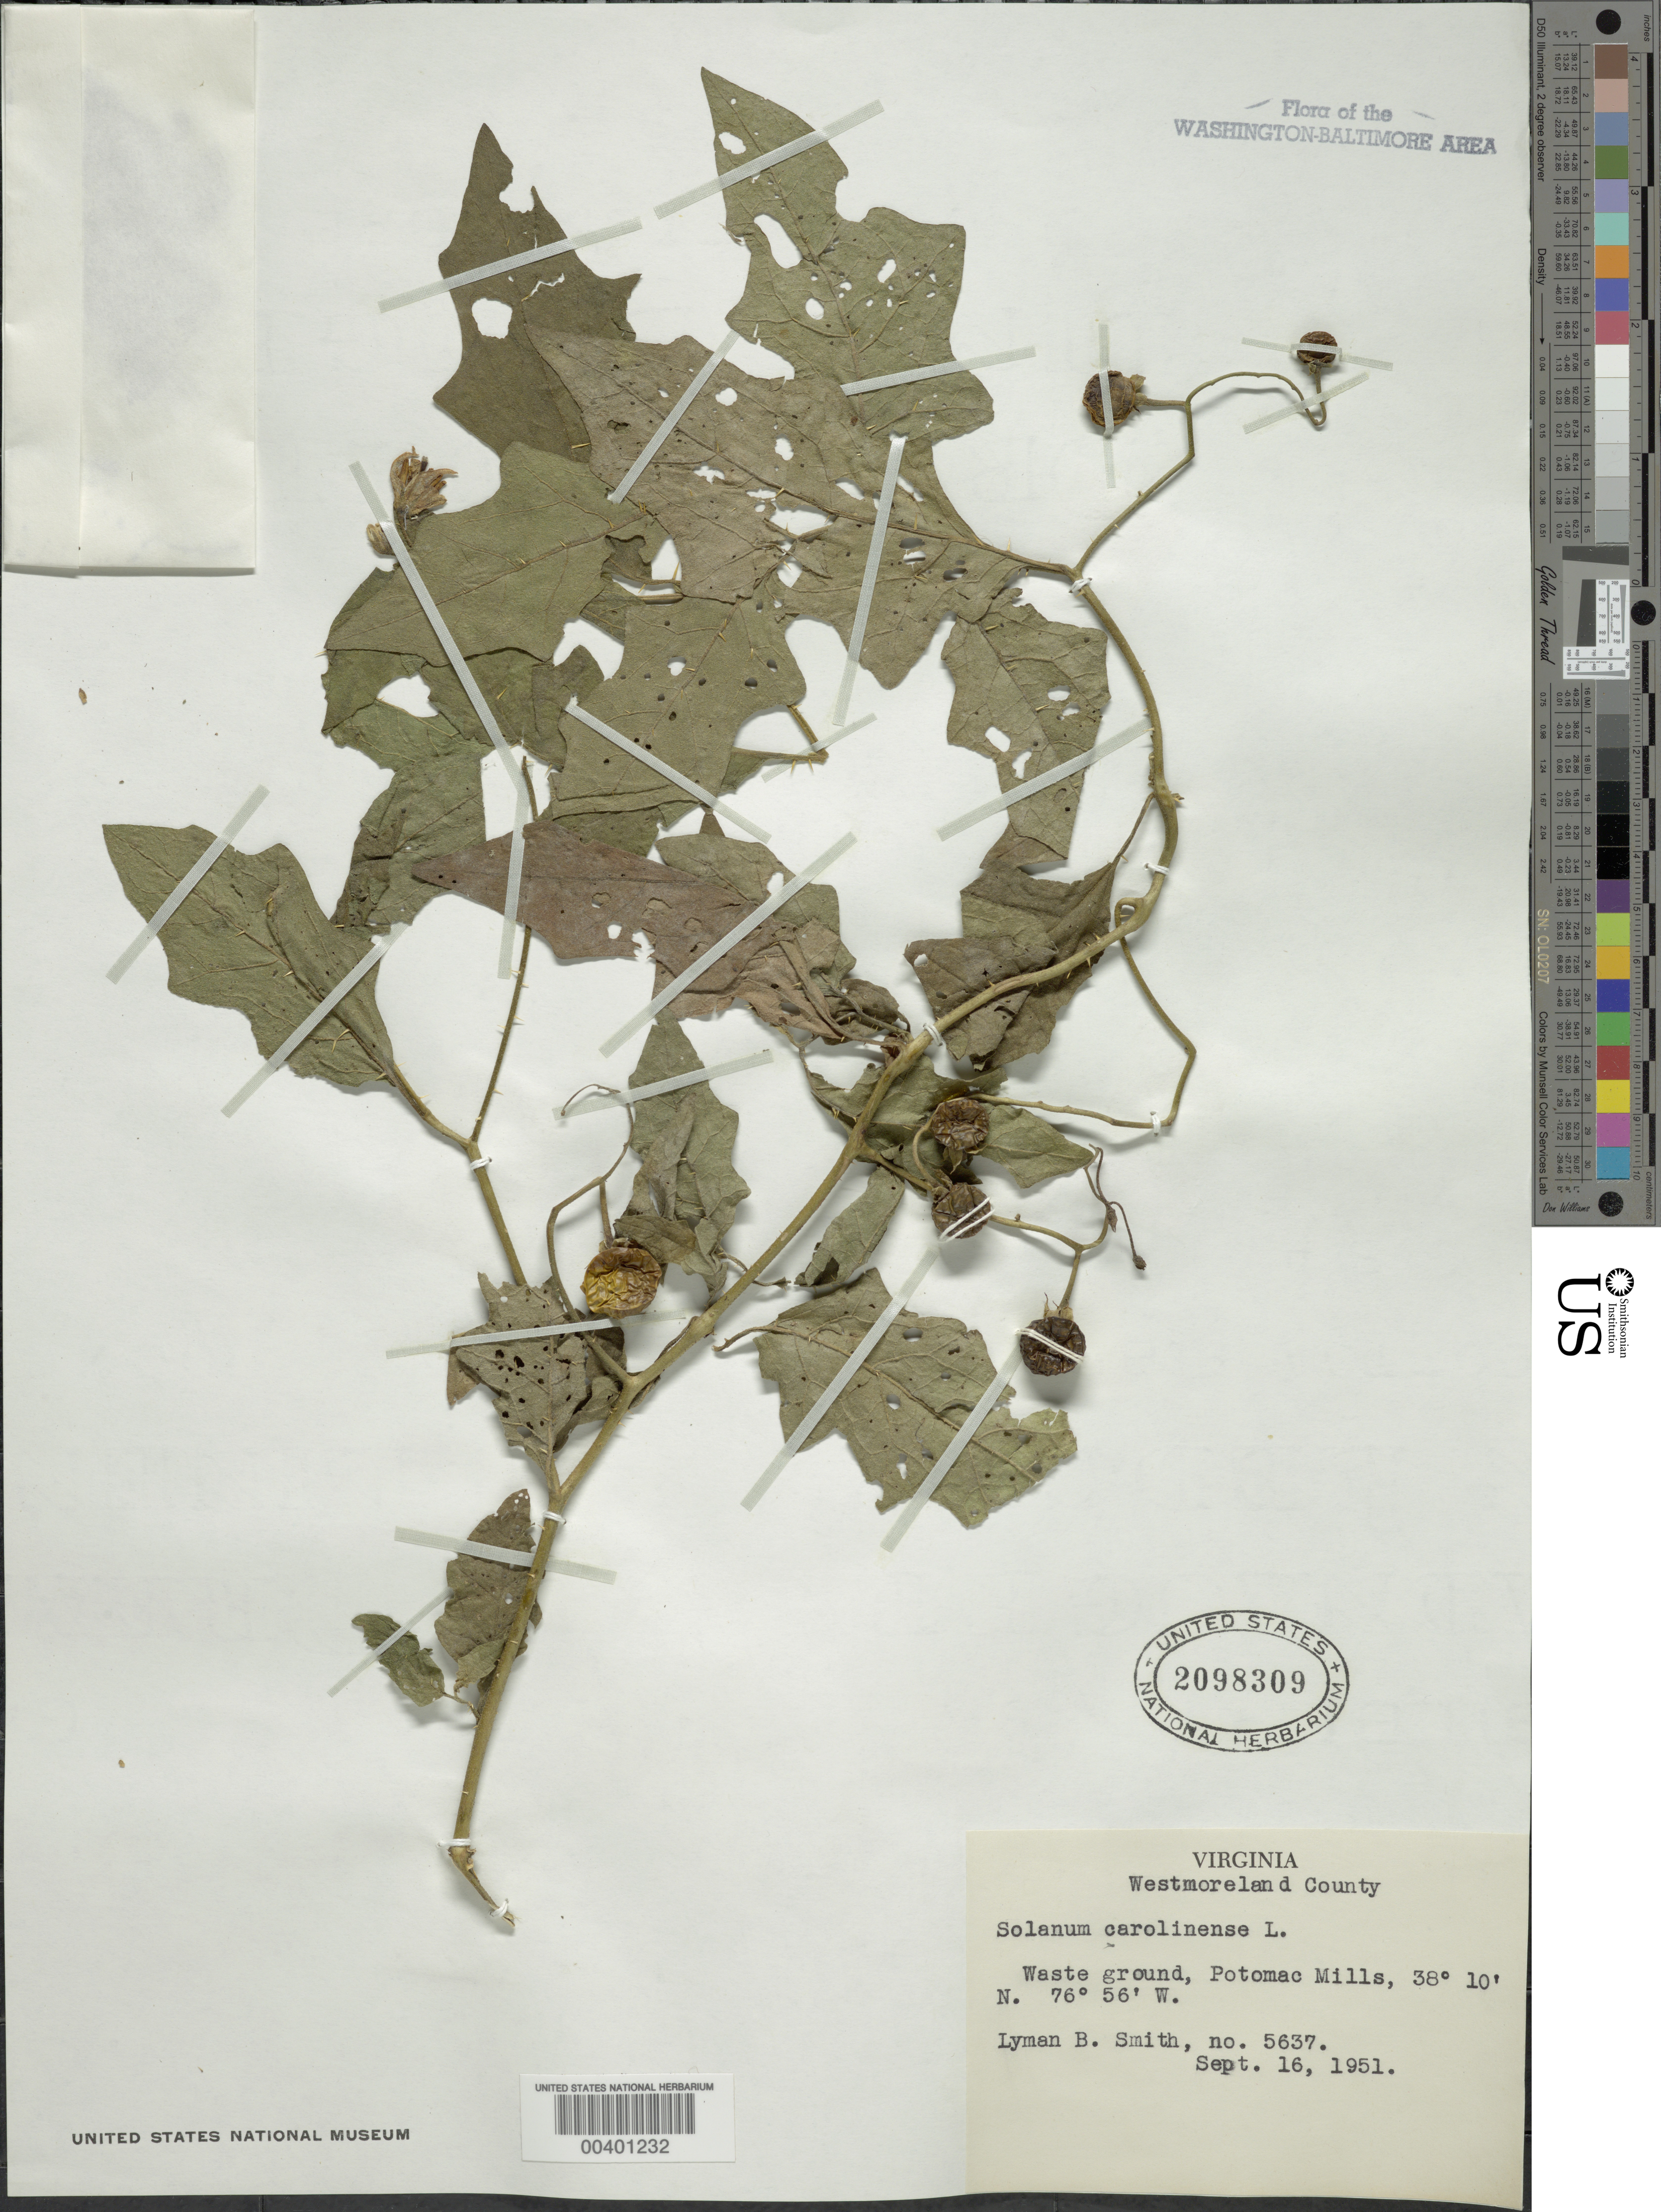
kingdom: Plantae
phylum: Tracheophyta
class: Magnoliopsida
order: Solanales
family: Solanaceae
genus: Solanum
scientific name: Solanum carolinense f. albiflorum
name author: (Kuntze) Benke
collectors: L. Smith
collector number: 5637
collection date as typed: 16 Sep 1951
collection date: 1951-09-16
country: United States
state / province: Virginia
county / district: Westmoreland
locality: Waste ground, Potomac Mills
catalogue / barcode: US 2098309